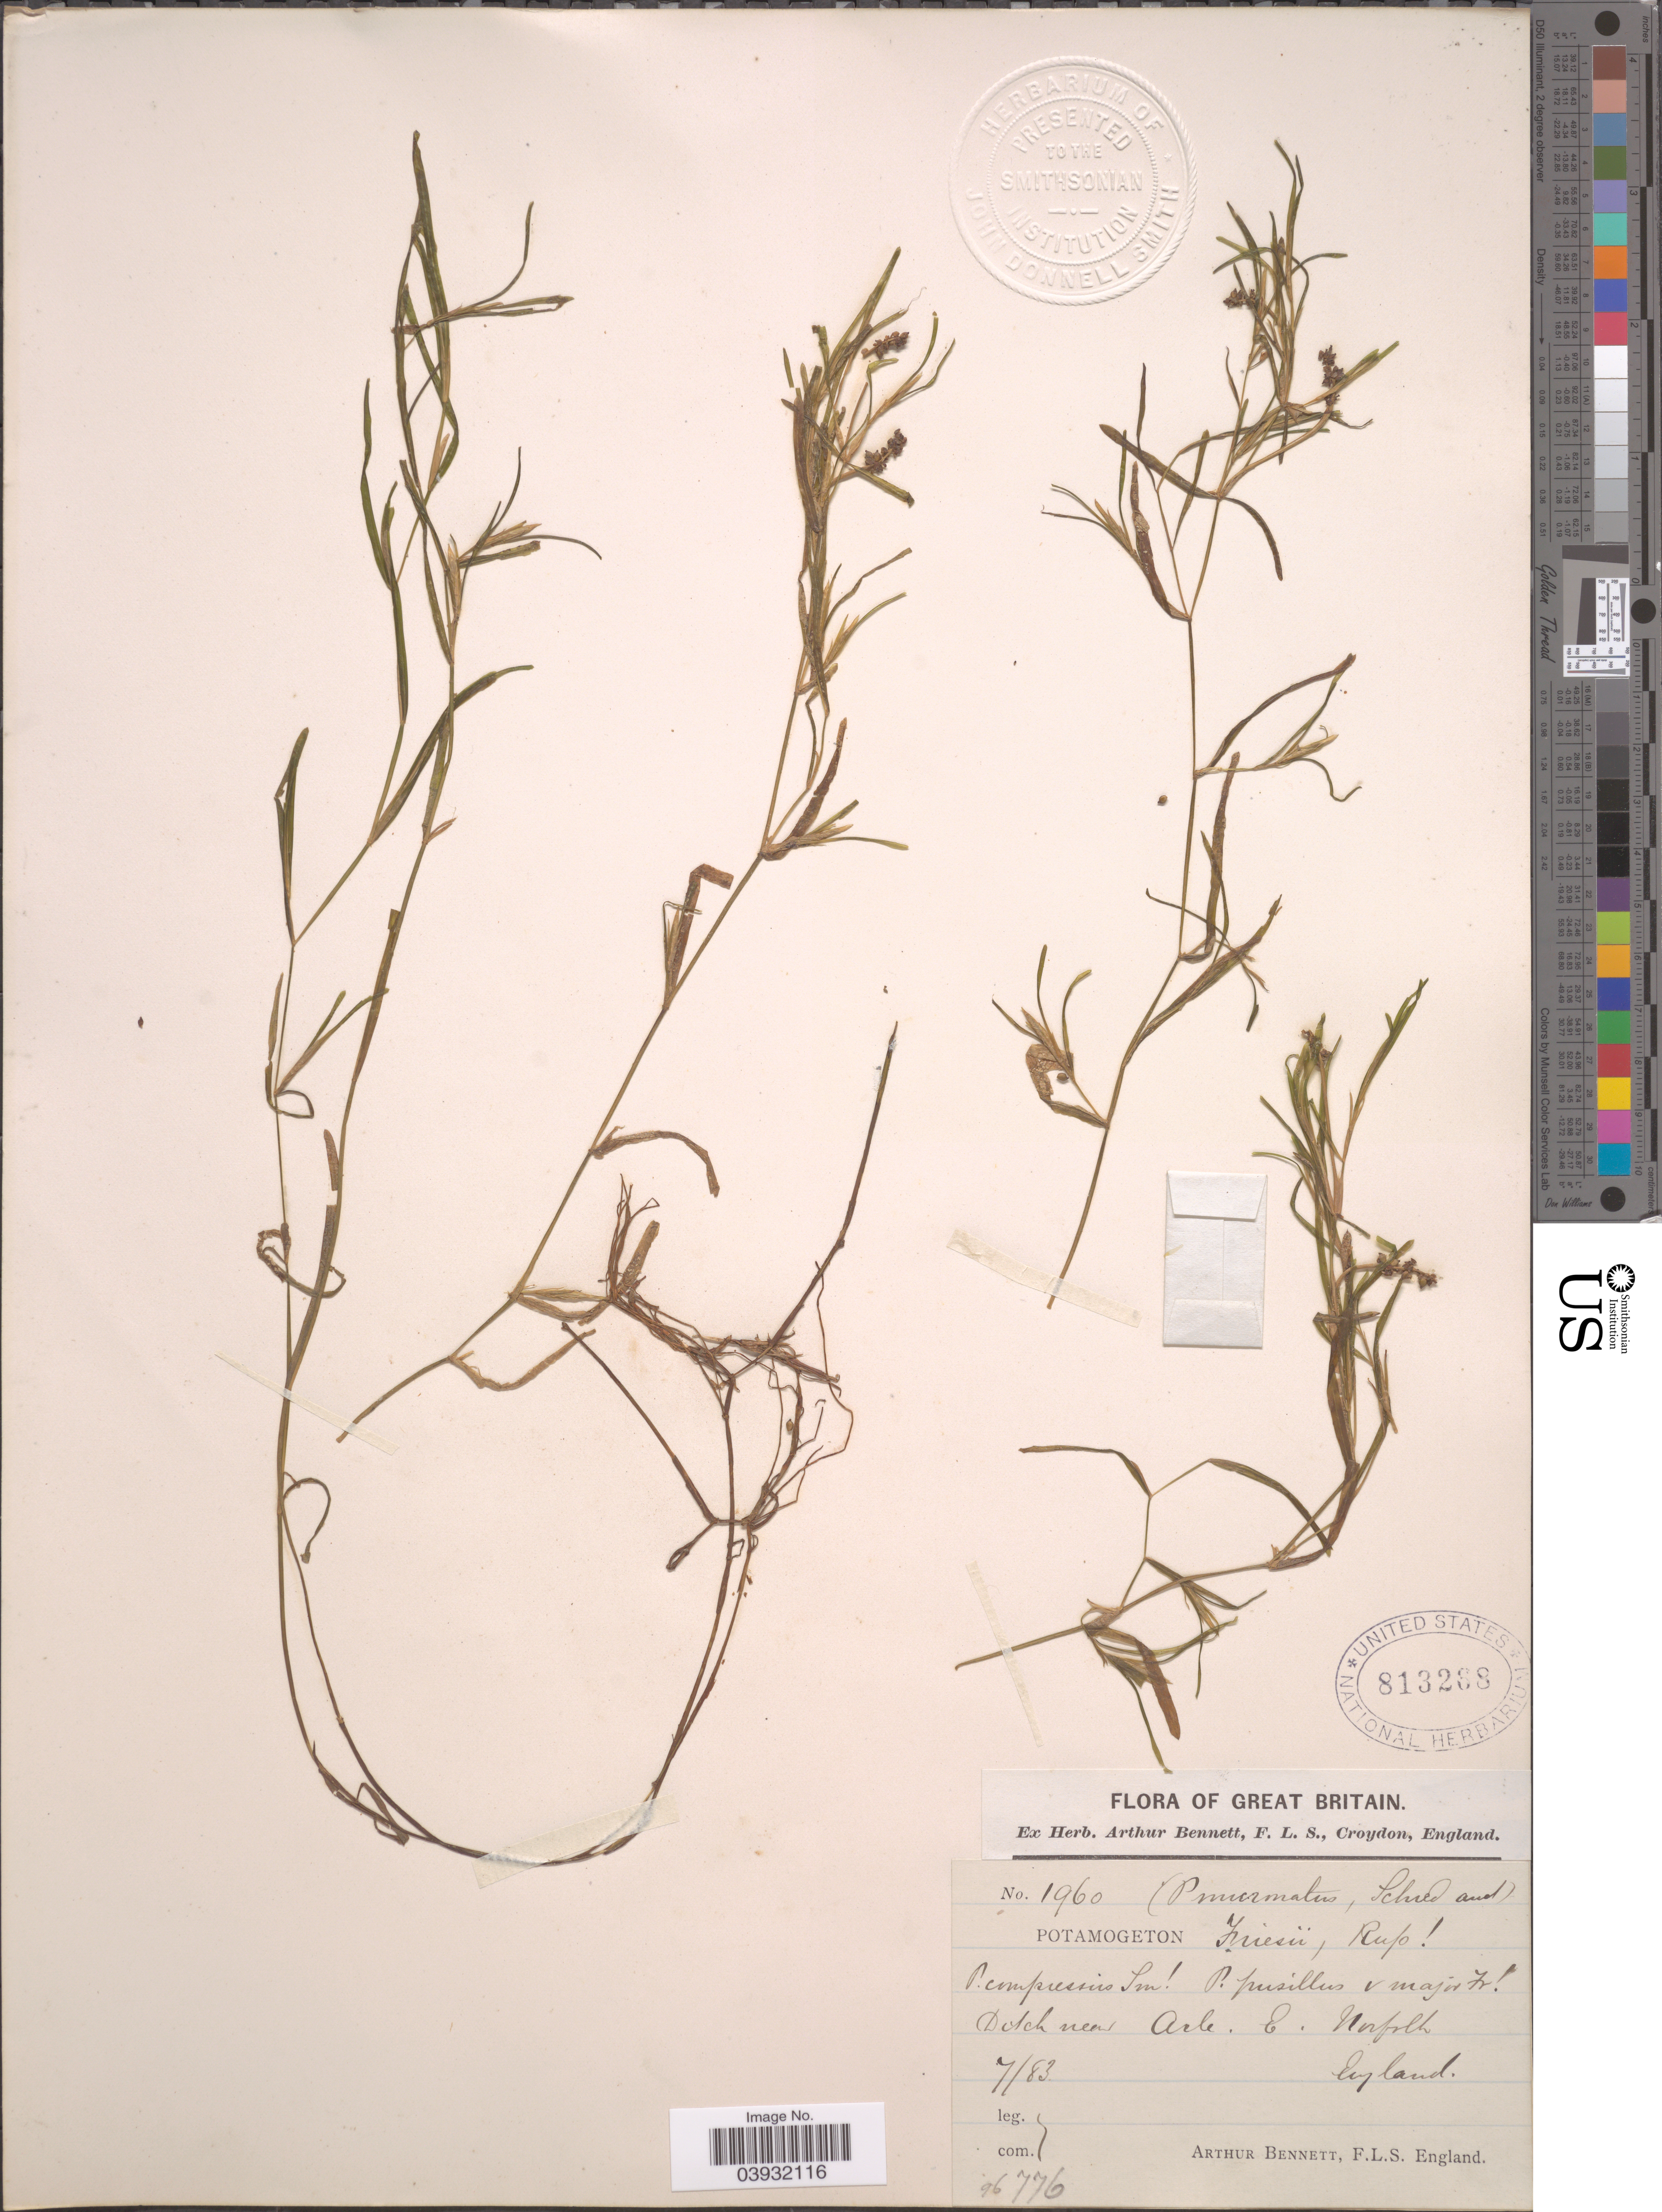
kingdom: Plantae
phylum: Tracheophyta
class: Liliopsida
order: Alismatales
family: Potamogetonaceae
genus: Potamogeton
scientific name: Potamogeton friesii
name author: Rupr.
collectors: A. Bennett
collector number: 1960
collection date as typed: Transcribed d/m/y: /7/83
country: United Kingdom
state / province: England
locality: Great Britain. Ditch near Arle. E. Norfolk.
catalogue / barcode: US 813268